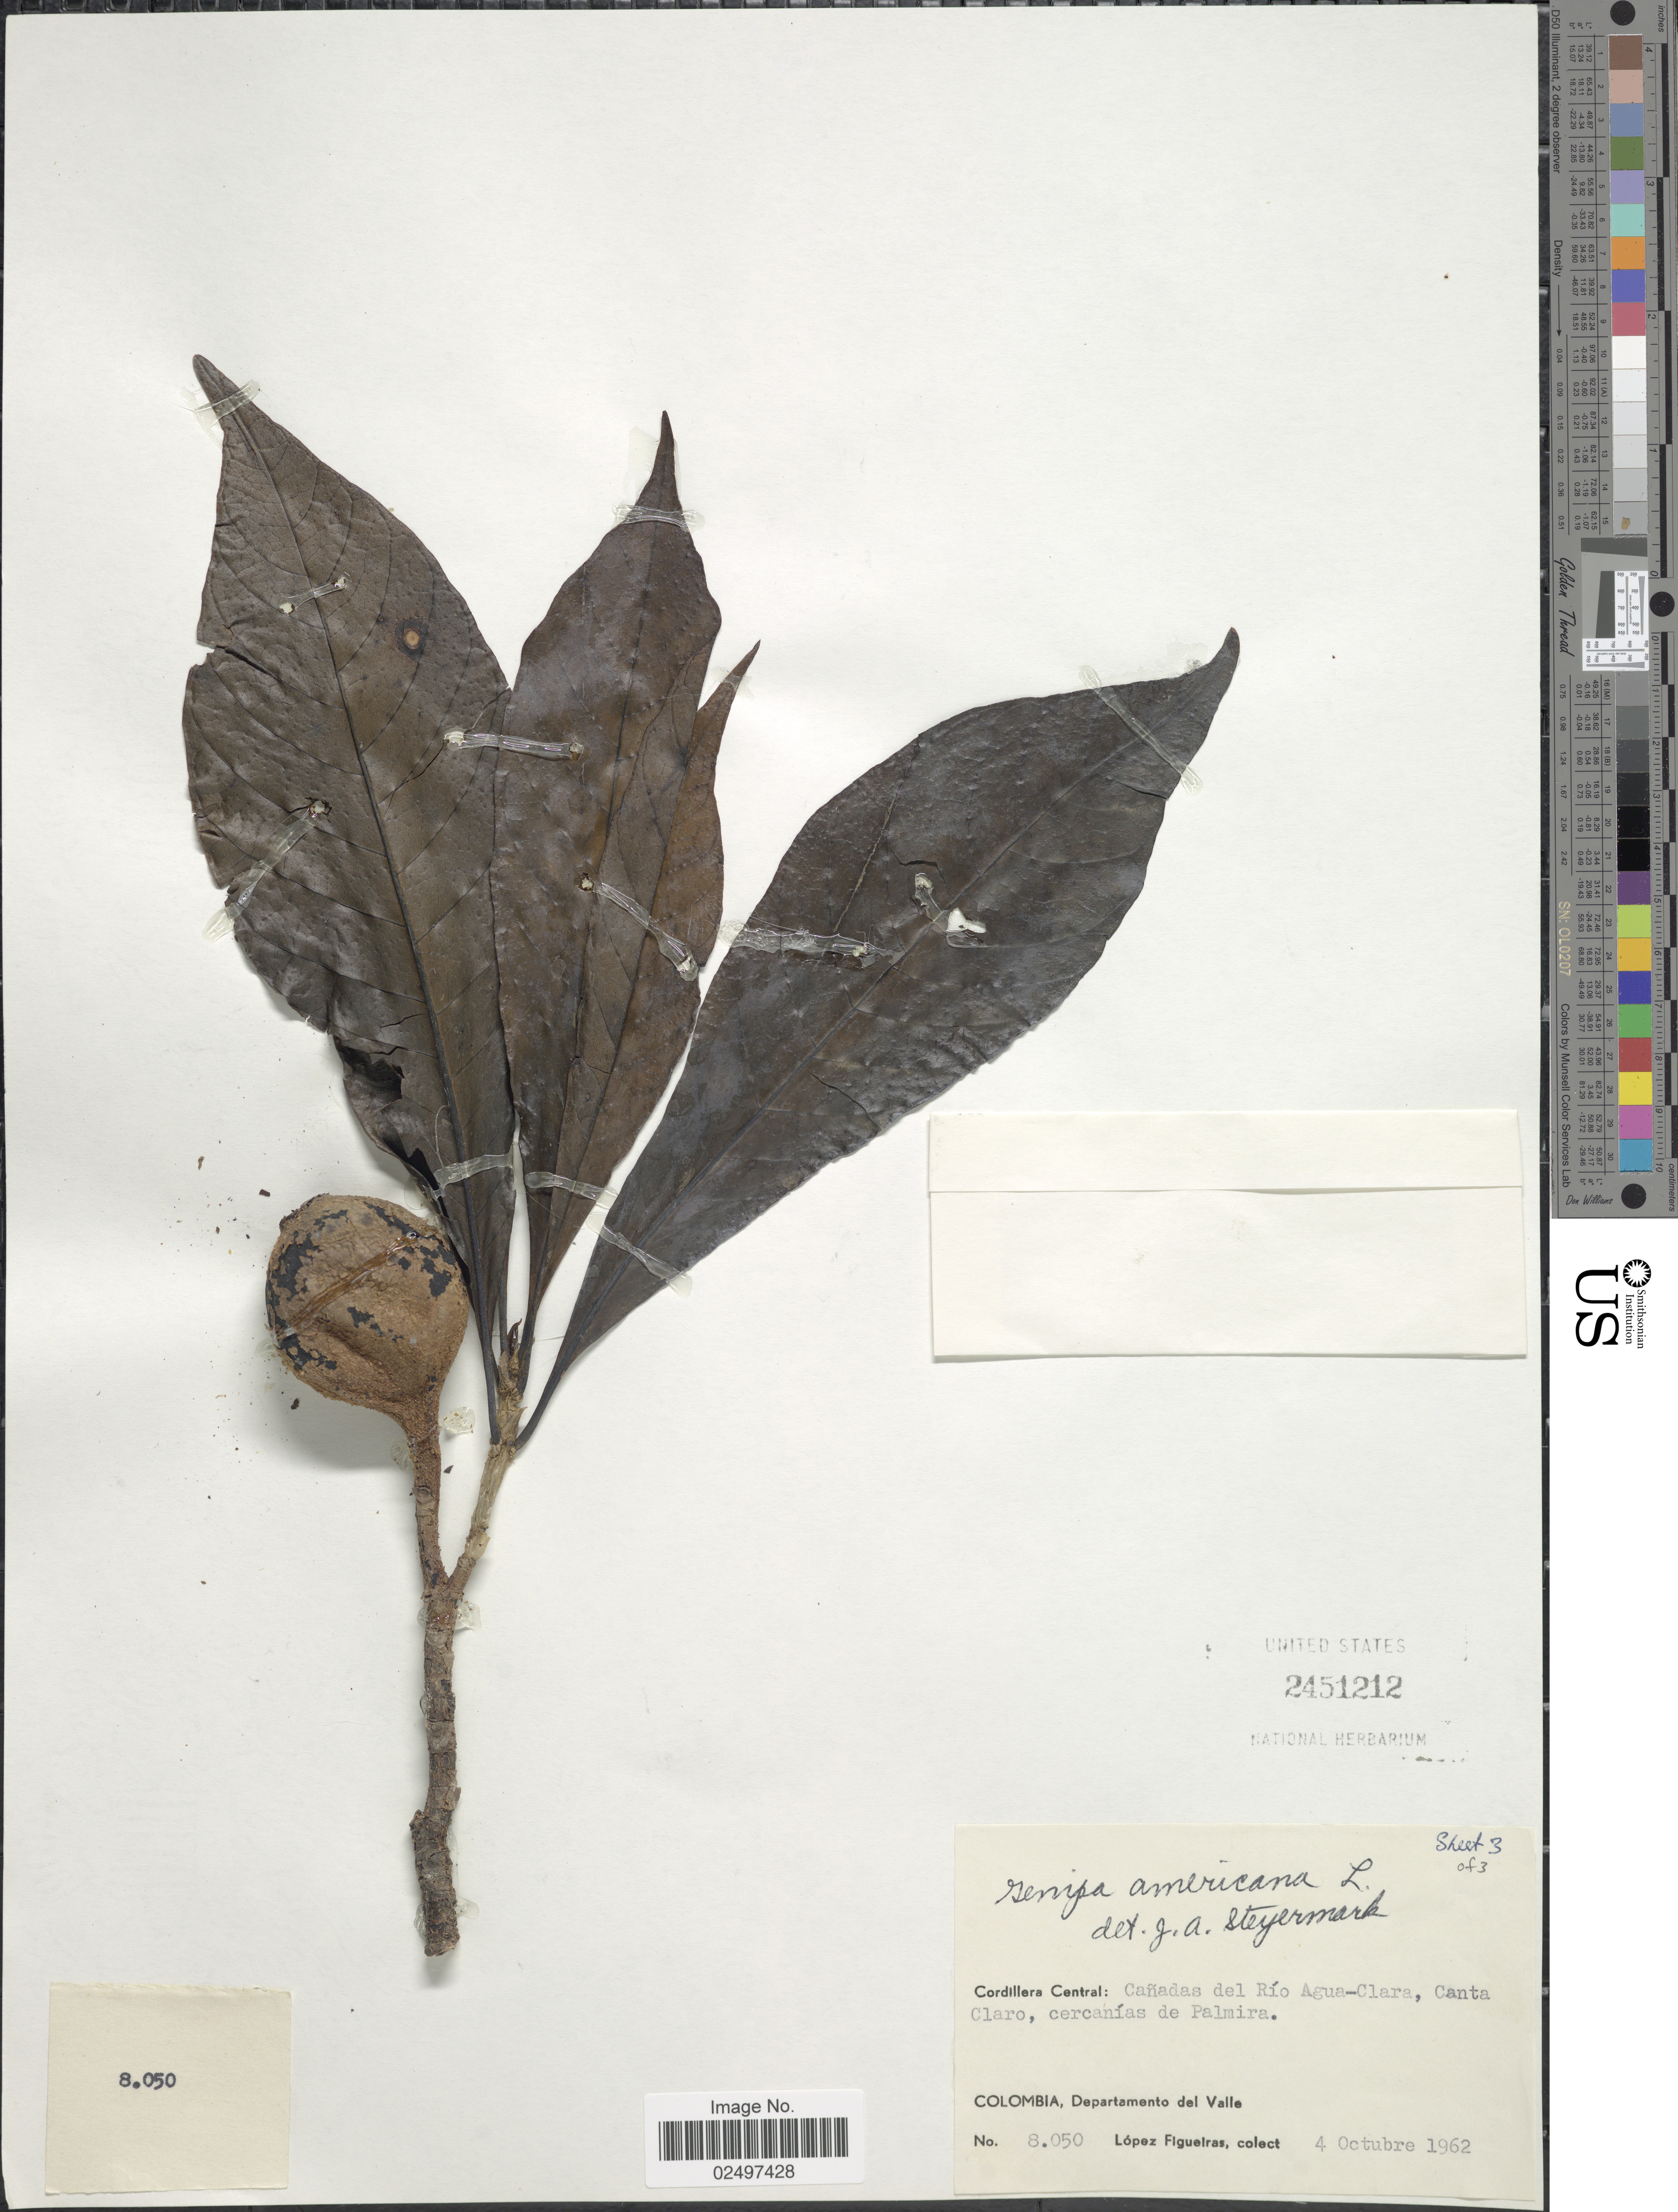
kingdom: Plantae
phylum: Tracheophyta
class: Magnoliopsida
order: Gentianales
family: Rubiaceae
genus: Genipa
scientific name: Genipa americana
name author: L.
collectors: M. López Figueiras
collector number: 8050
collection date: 1962-10-04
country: Colombia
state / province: Valle del Cauca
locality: Cordillera Central: Canadas del Rio Agua-Clara, Canta Claro, cercanias de Palmira. Departamento del Valle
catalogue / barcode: US 2451212